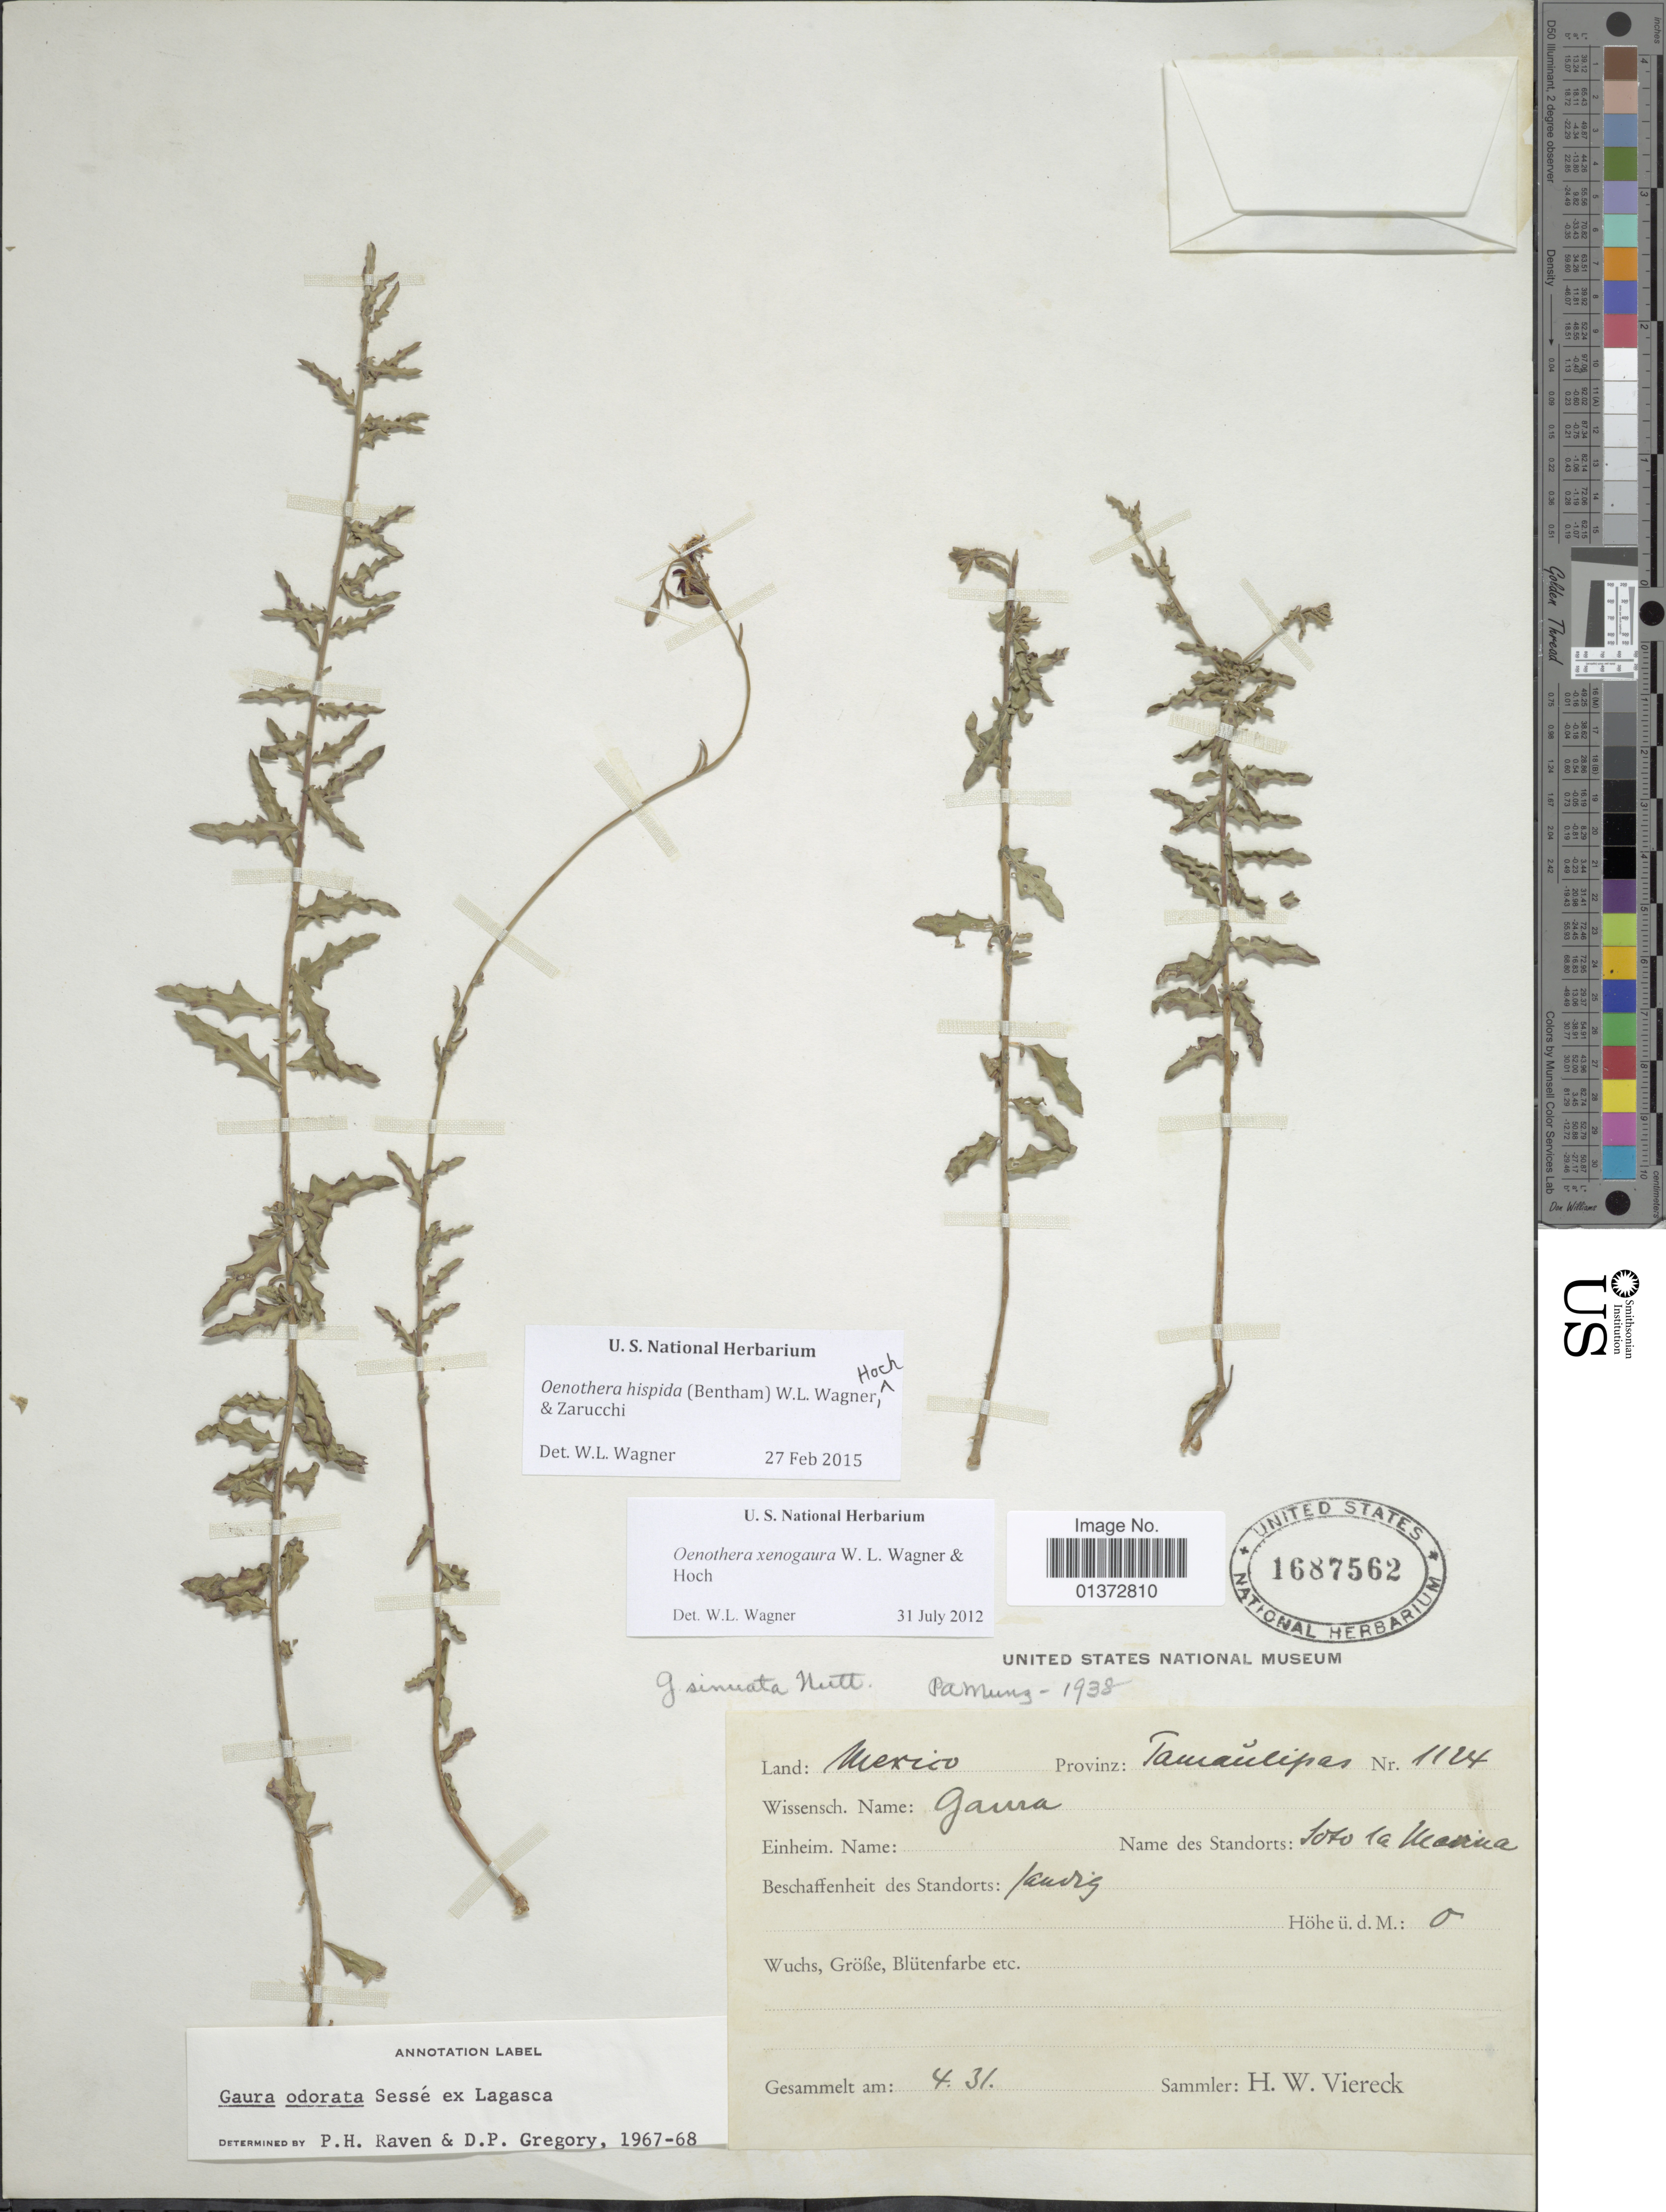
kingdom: Plantae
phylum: Tracheophyta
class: Magnoliopsida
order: Myrtales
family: Onagraceae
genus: Oenothera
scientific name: Oenothera hispida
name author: (Benth.) W.L. Wagner et al.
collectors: H. W. Viereck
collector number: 1124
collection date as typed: Transcribed d/m/y: /4/31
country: Mexico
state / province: Tamaulipas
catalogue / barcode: US 1687562